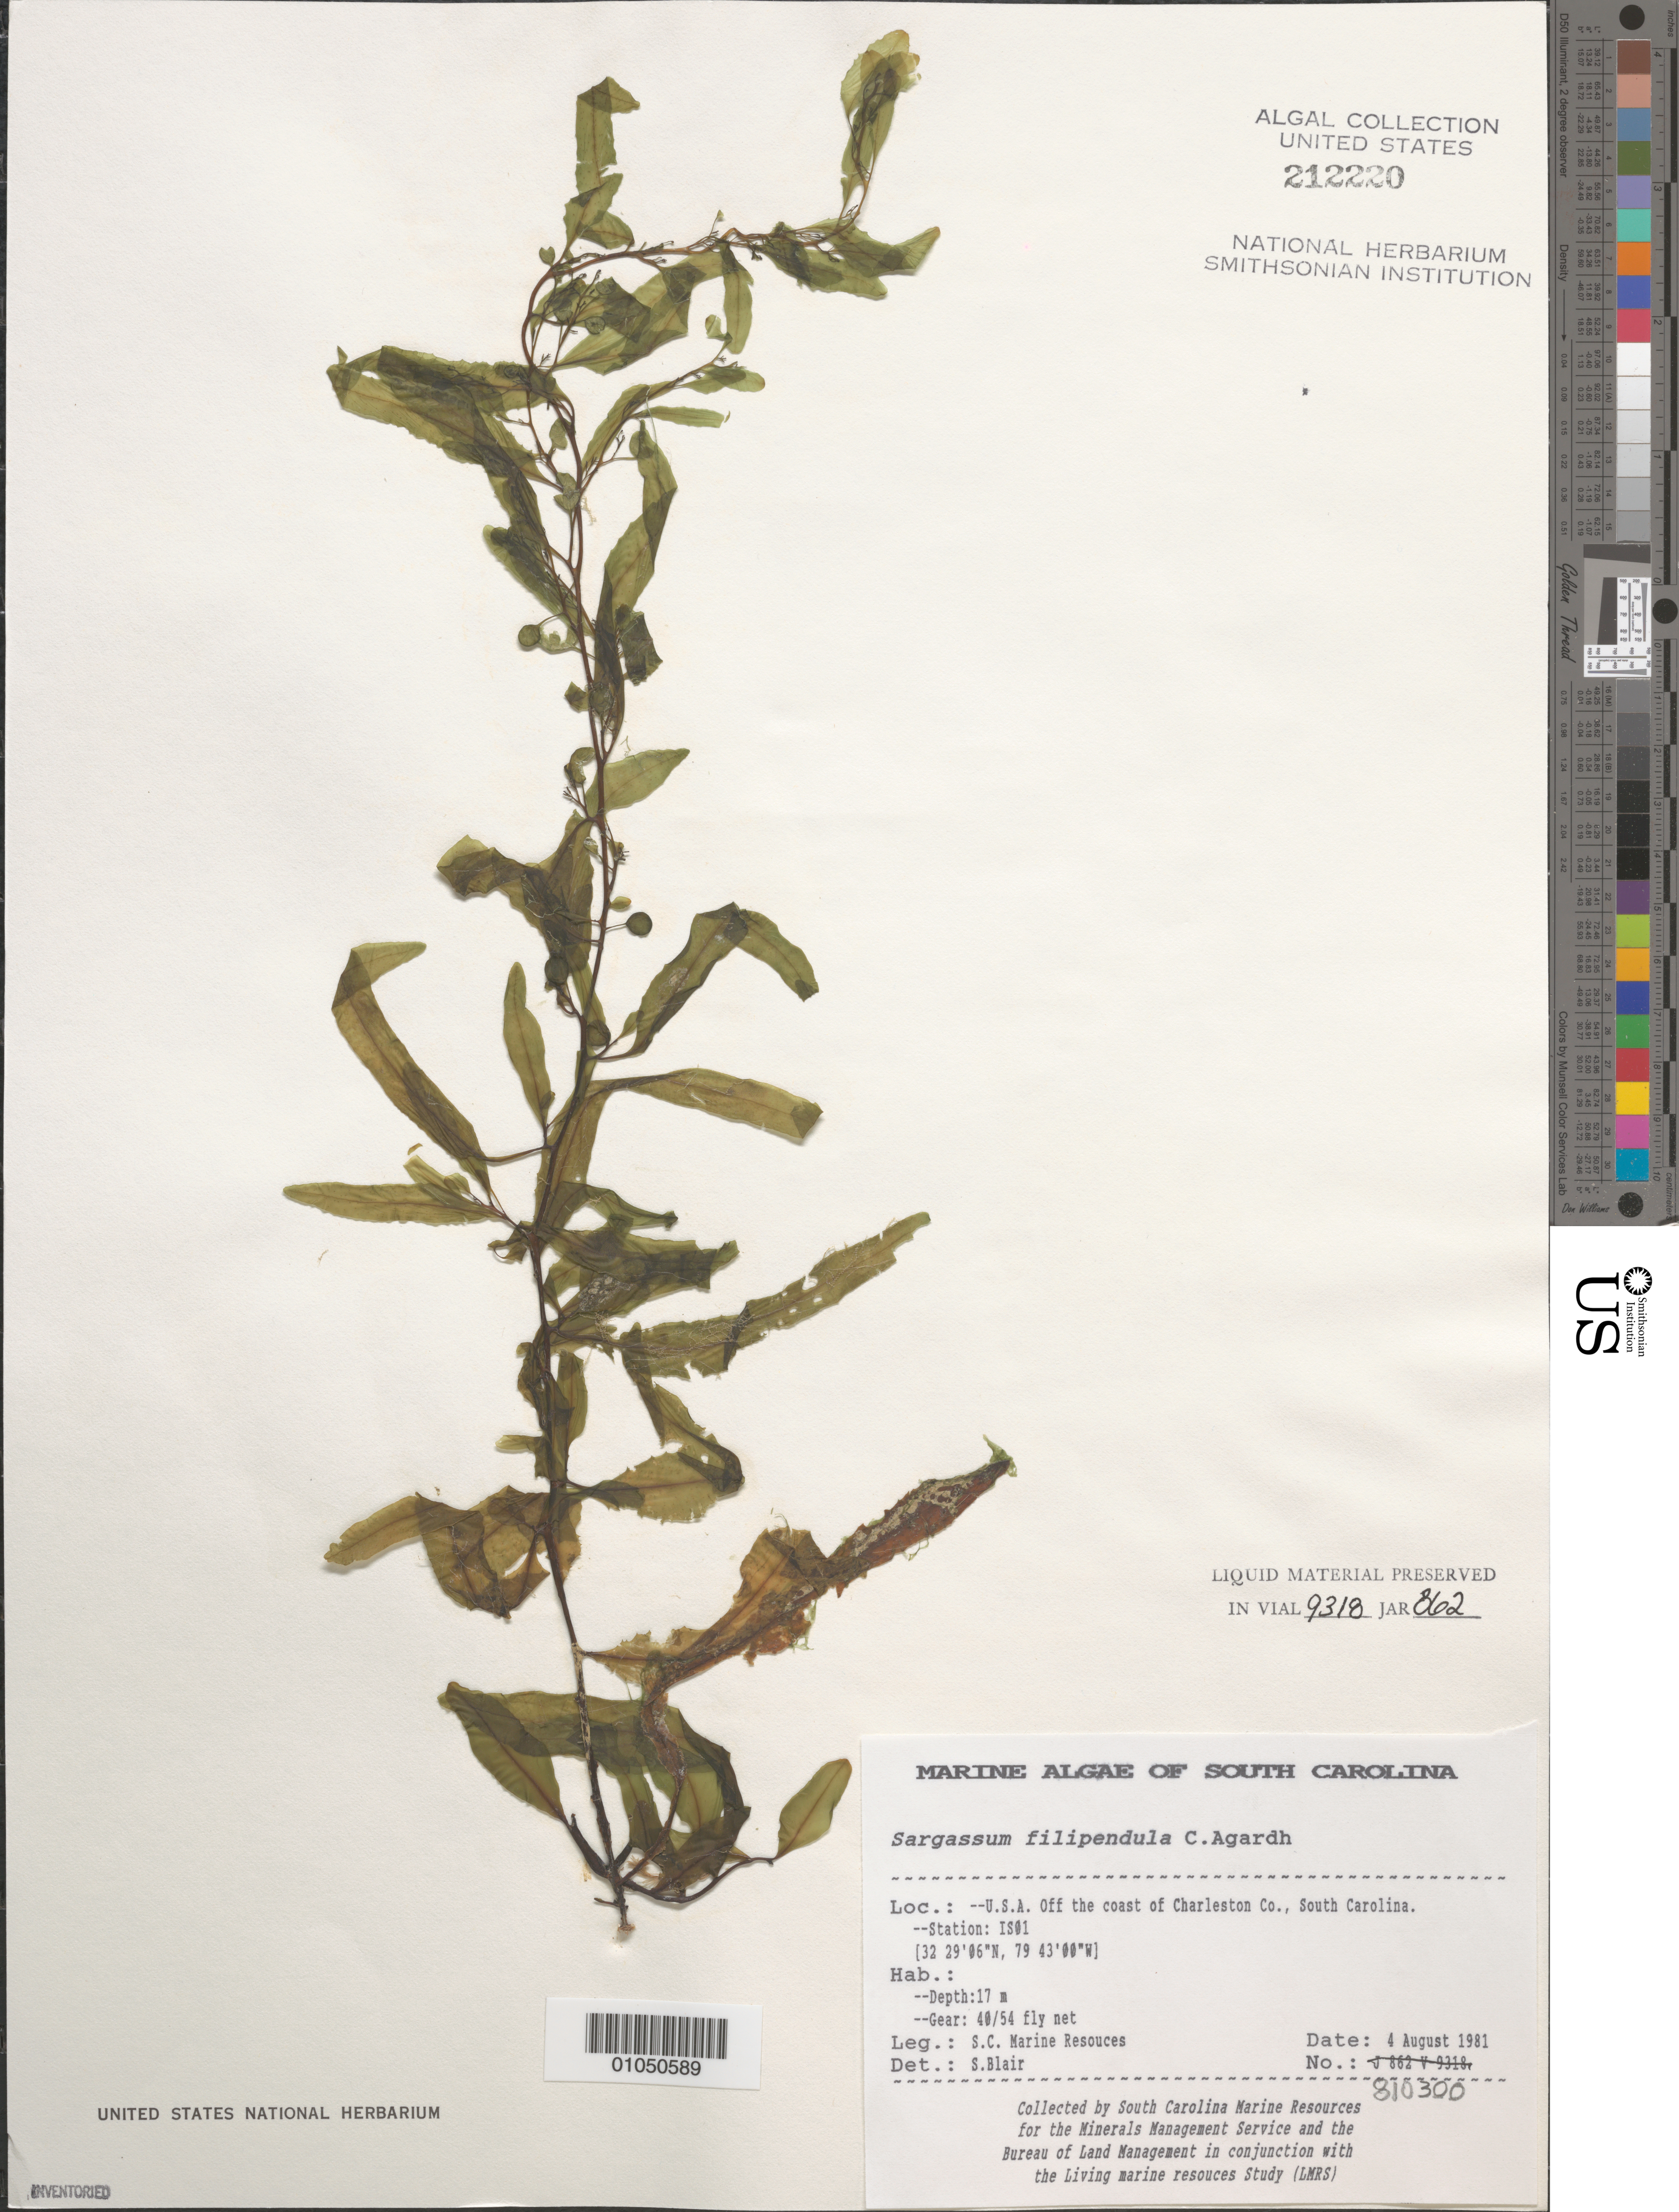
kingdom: Chromista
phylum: Ochrophyta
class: Phaeophyceae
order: Fucales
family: Sargassaceae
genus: Sargassum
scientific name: Sargassum filipendula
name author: C. Agardh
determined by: Blair, S. M.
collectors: South Carolina Marine Resources for BLM/MMS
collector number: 810300 Station IS01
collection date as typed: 04 Aug 1981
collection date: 1981-08-04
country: United States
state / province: South Carolina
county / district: Charleston County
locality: Off coast of Charleston County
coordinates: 32 29'06" N, 79 43'00" W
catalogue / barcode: US 212220